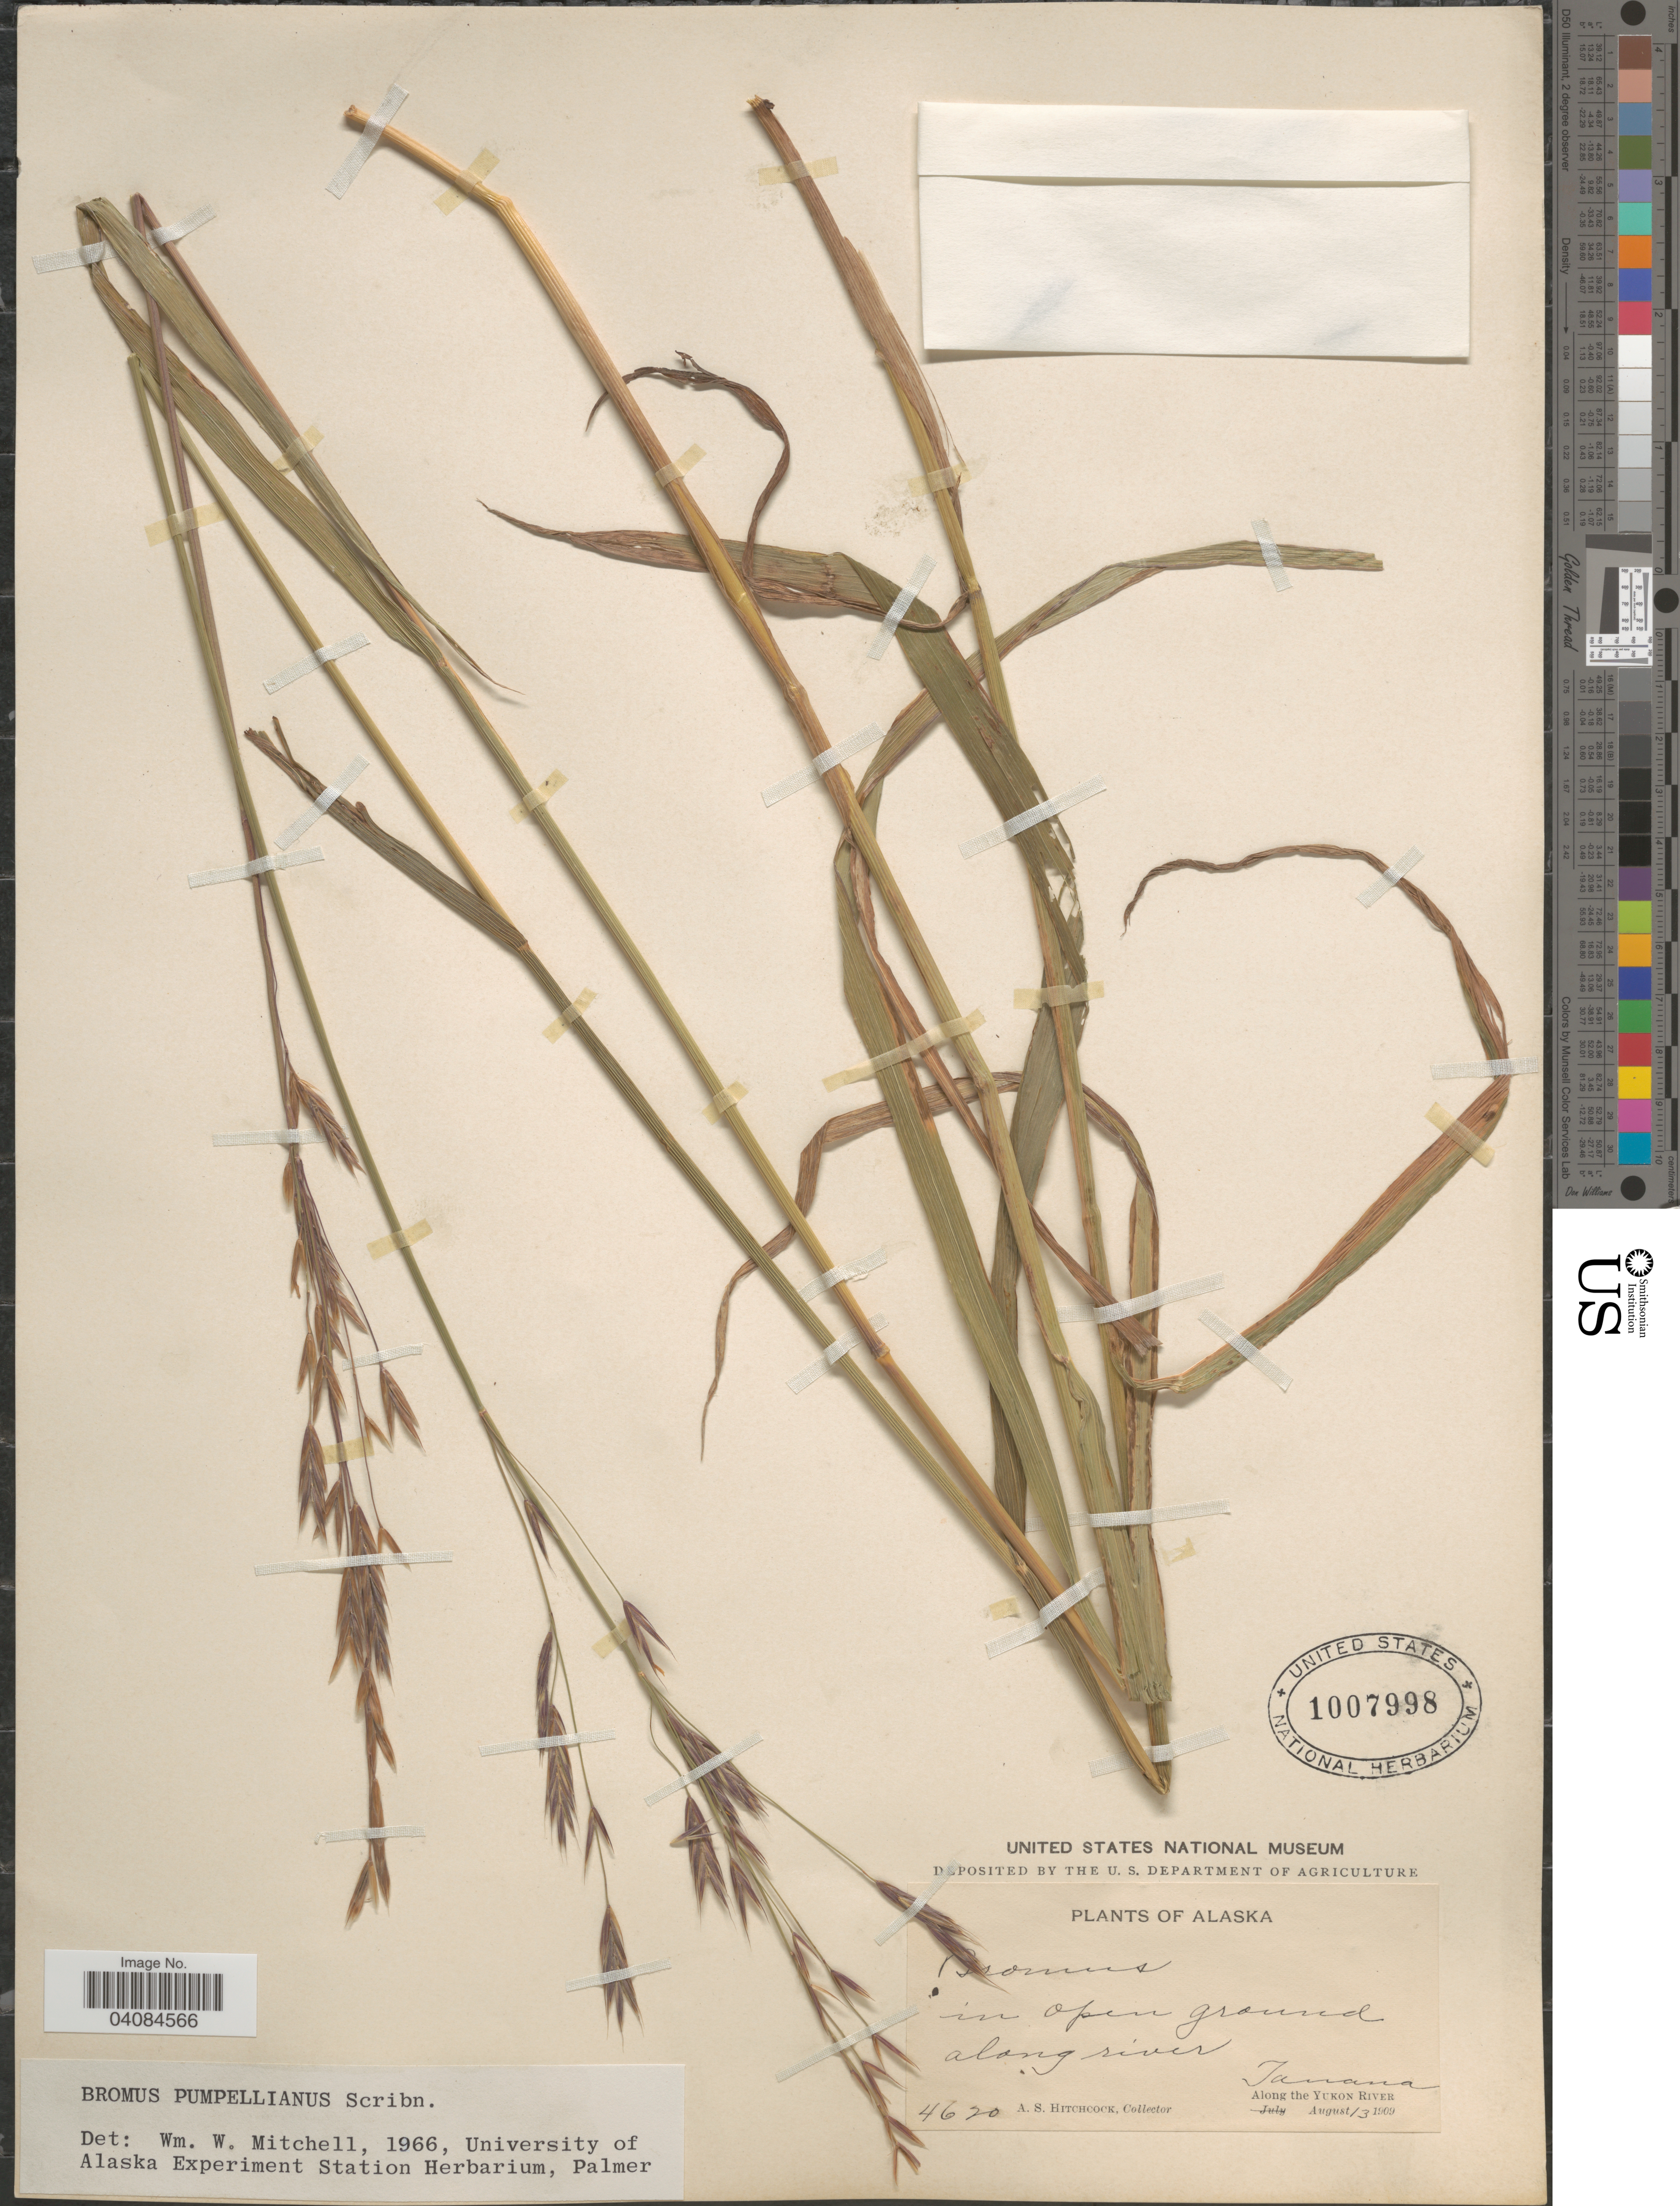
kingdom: Plantae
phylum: Tracheophyta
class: Liliopsida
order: Poales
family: Poaceae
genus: Bromus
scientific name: Bromus pumpellianus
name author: Scribn.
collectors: A. S. Hitchcock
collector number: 4620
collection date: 1909-08-13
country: United States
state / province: Alaska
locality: Along river. Tanana. Along the Yukon River.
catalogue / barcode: US 1007998